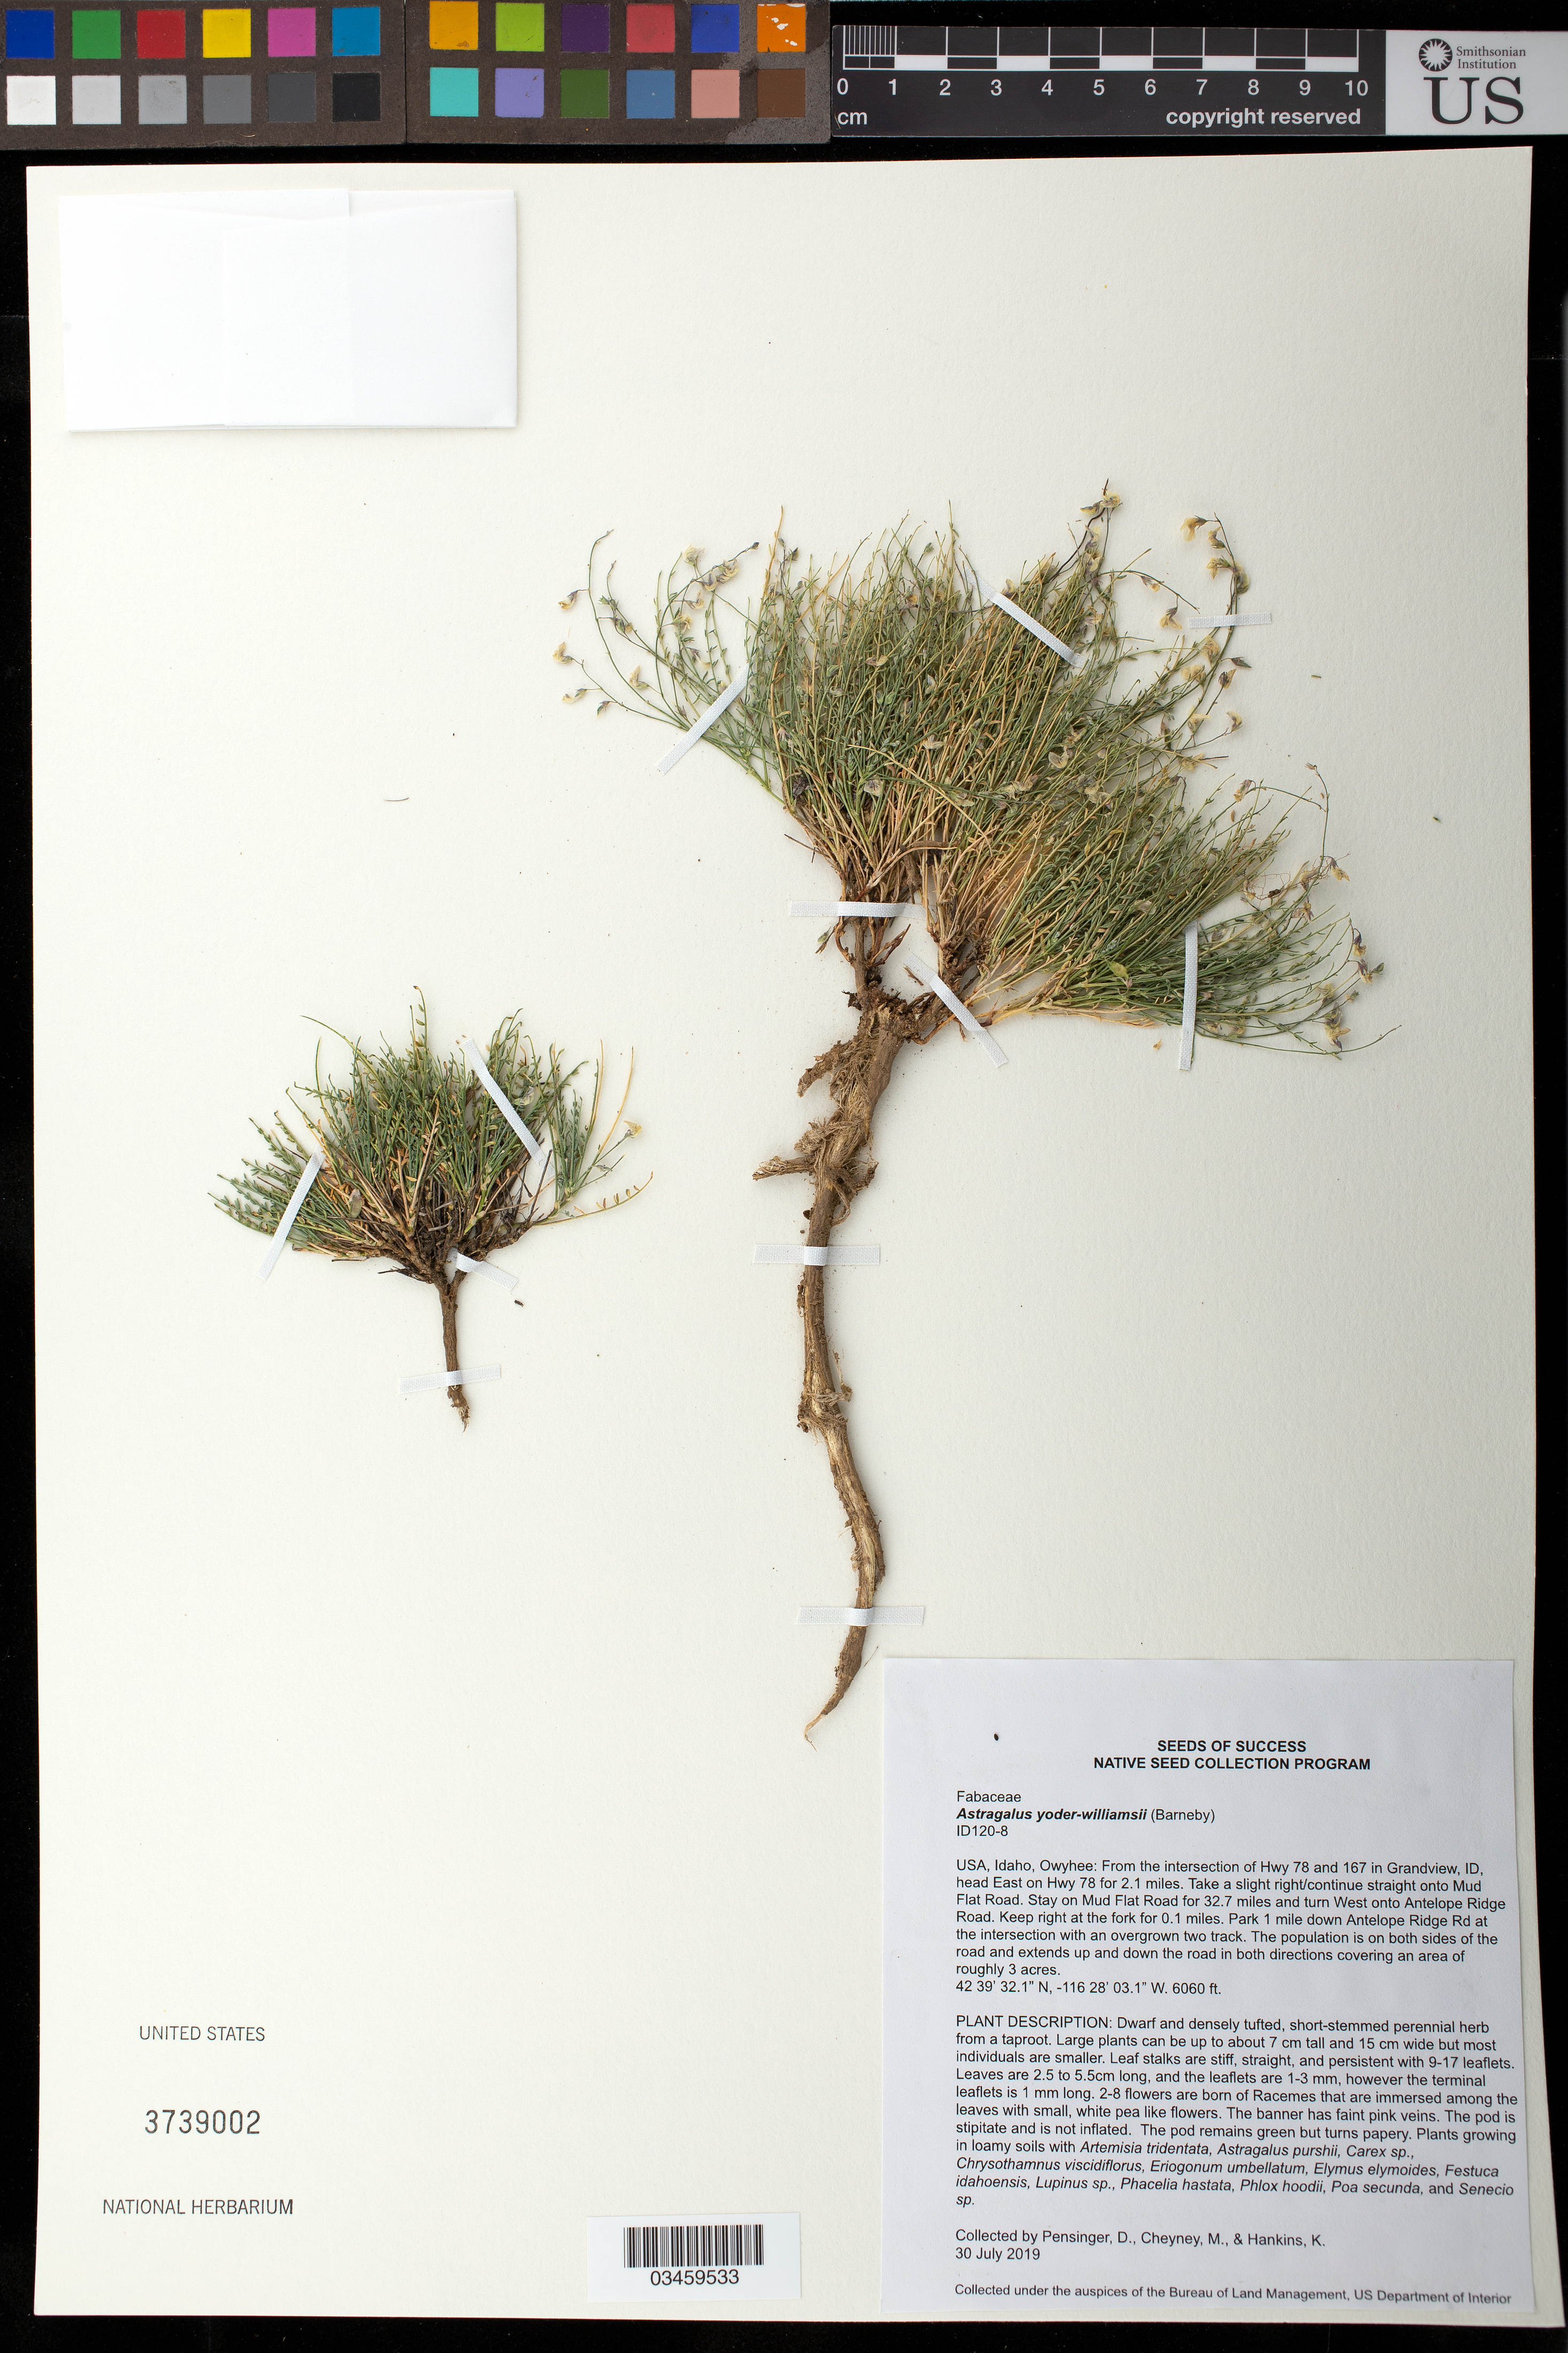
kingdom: Plantae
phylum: Tracheophyta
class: Magnoliopsida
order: Fabales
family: Fabaceae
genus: Astragalus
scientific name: Astragalus yoder-williamsii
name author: Barneby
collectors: D. Pensinger, M. Cheyne & K. Hankins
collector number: ID120-8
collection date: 2019-07-30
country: United States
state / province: Idaho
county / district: Owyhee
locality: From the intersection of Hwy 78 and 167 in Grandview, ID, head E on Hwy 78 for 2.1 mi, continue onto Mud Flat Road for 32.7 mi and turn W onto Antelope Ridge Rd, keep right at the fork for 0.1 mi, park 1 mi down Antelope Ridge Rd at the intersection with an overgrown two track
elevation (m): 1847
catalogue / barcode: US 3739002